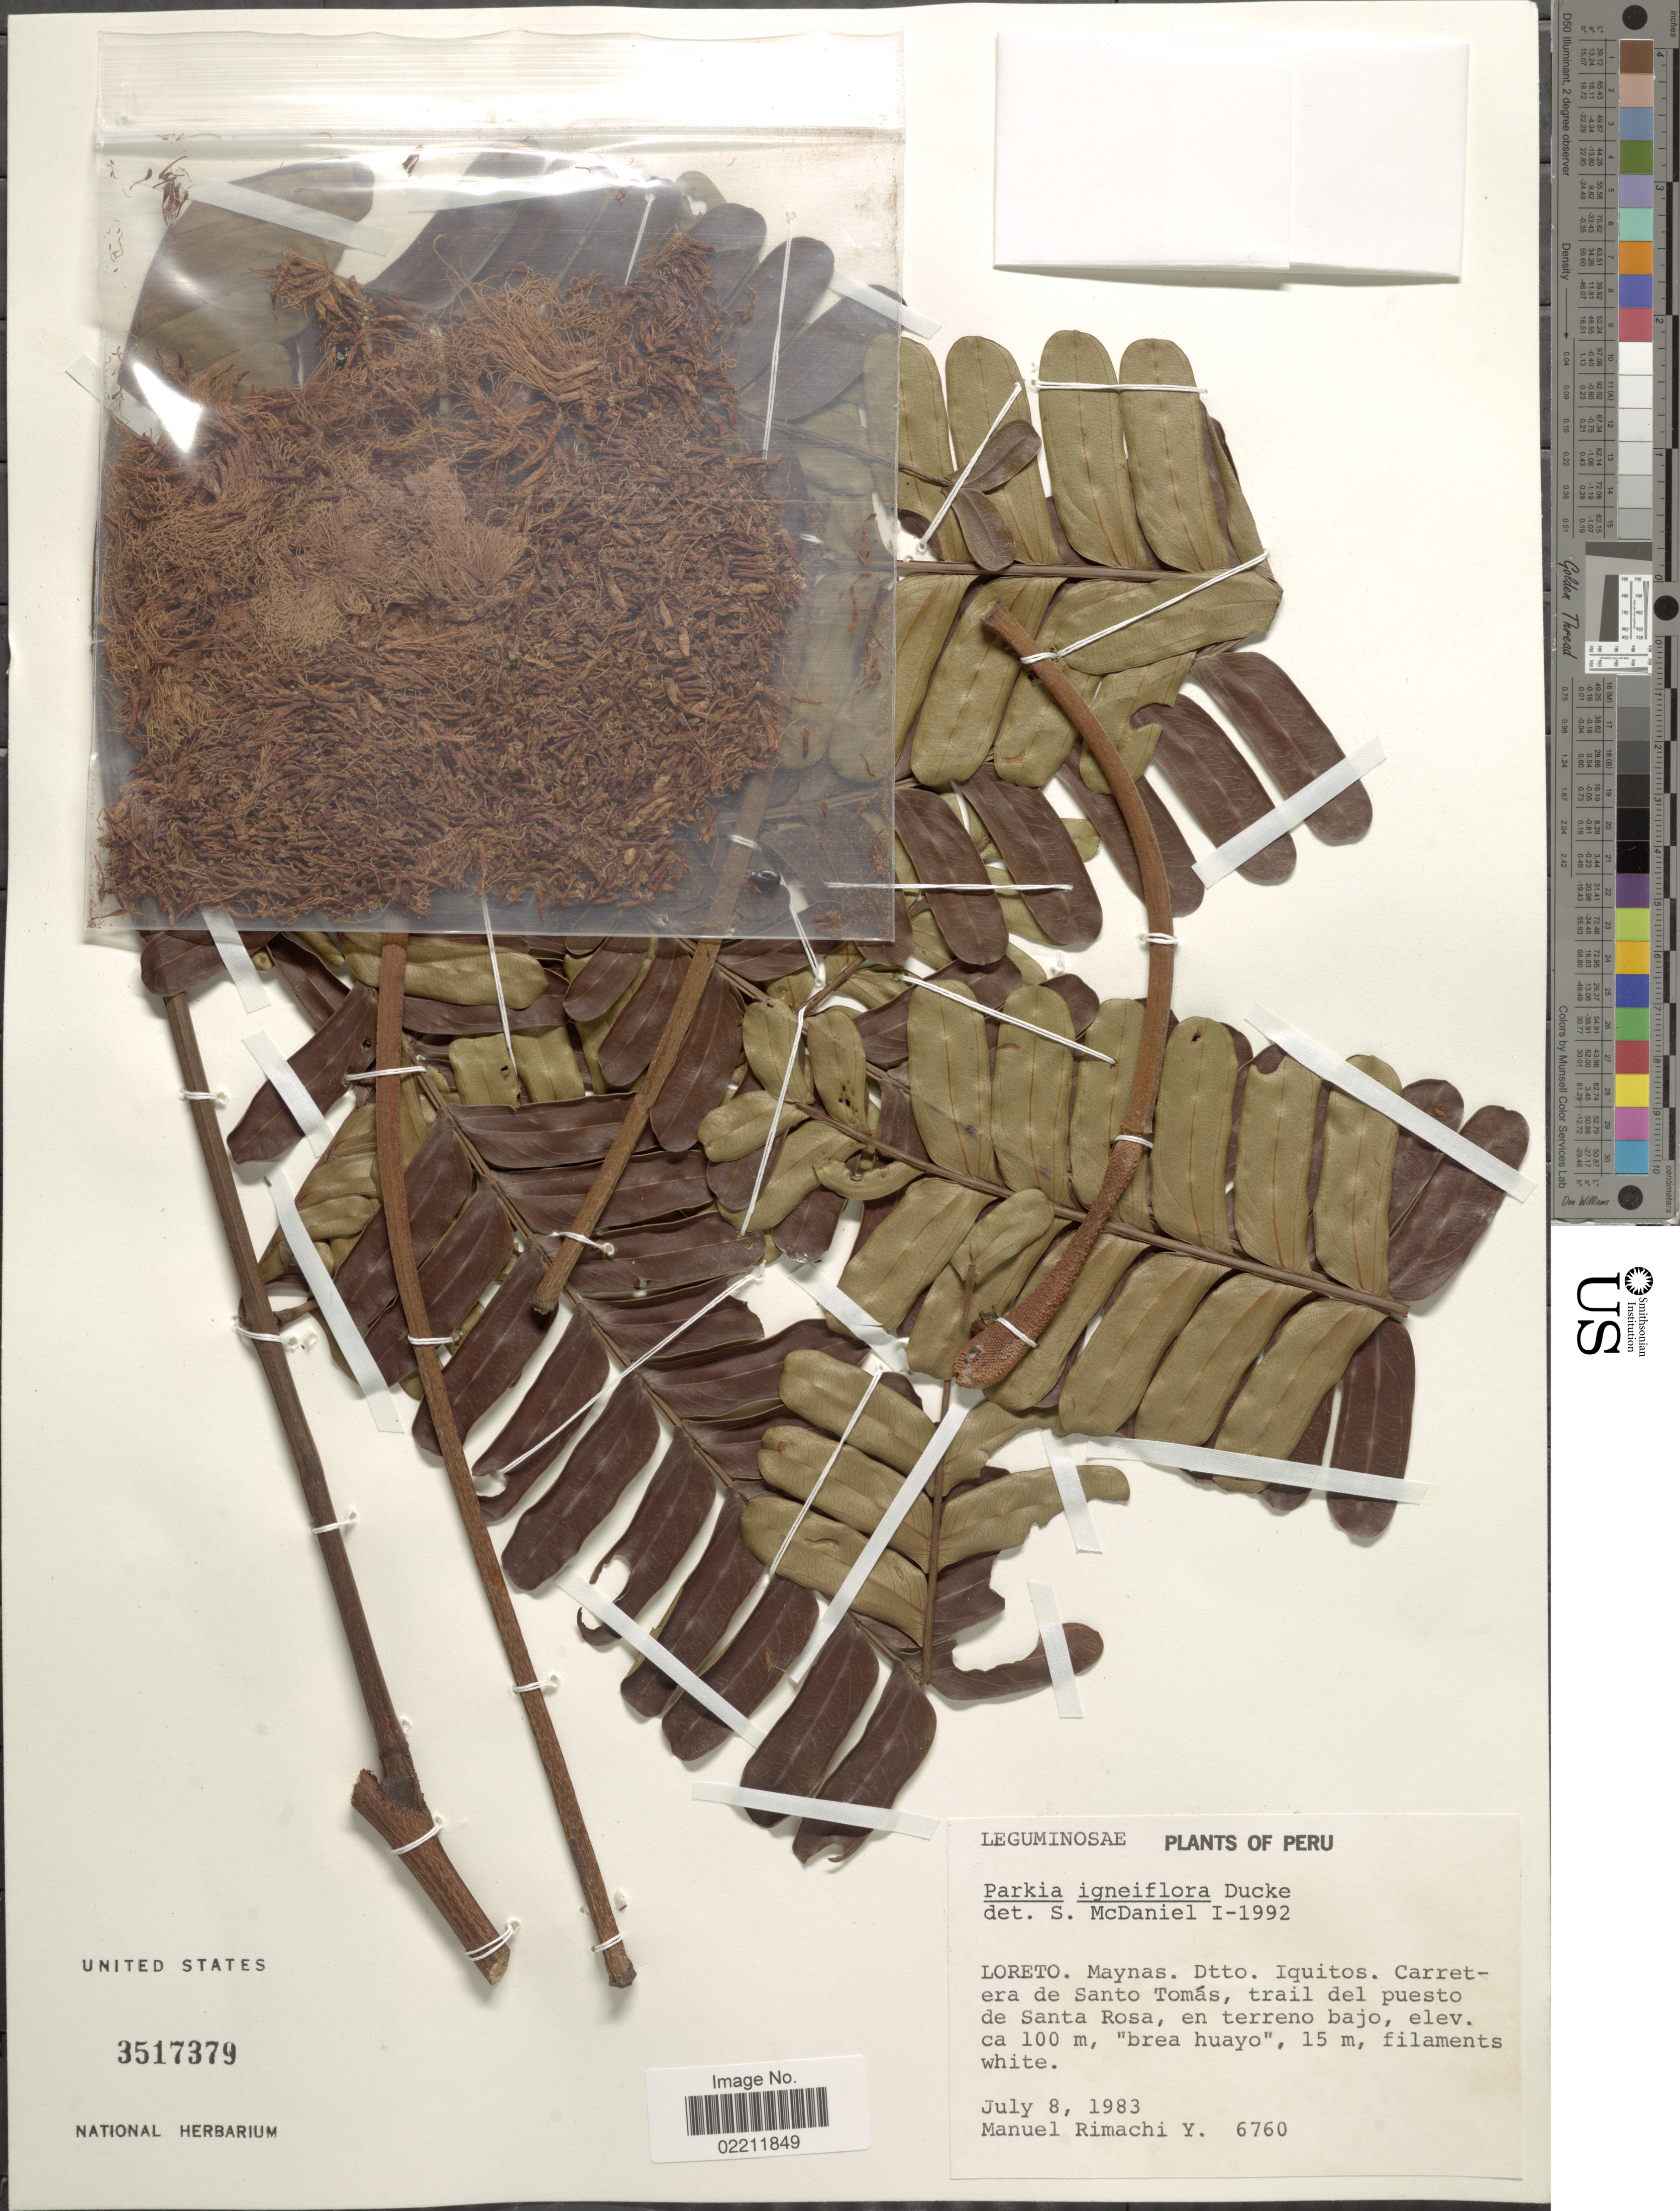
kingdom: Plantae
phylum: Tracheophyta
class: Magnoliopsida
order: Fabales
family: Fabaceae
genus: Parkia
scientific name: Parkia igneiflora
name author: Ducke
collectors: M. Rimachi Y.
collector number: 6760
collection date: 1983-01-08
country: Peru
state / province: Loreto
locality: Peru, Loreto, Maynas, Dtt. Iquitos, carretera de Santa Rosa, en terreno bajo.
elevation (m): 100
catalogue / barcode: US 3517379